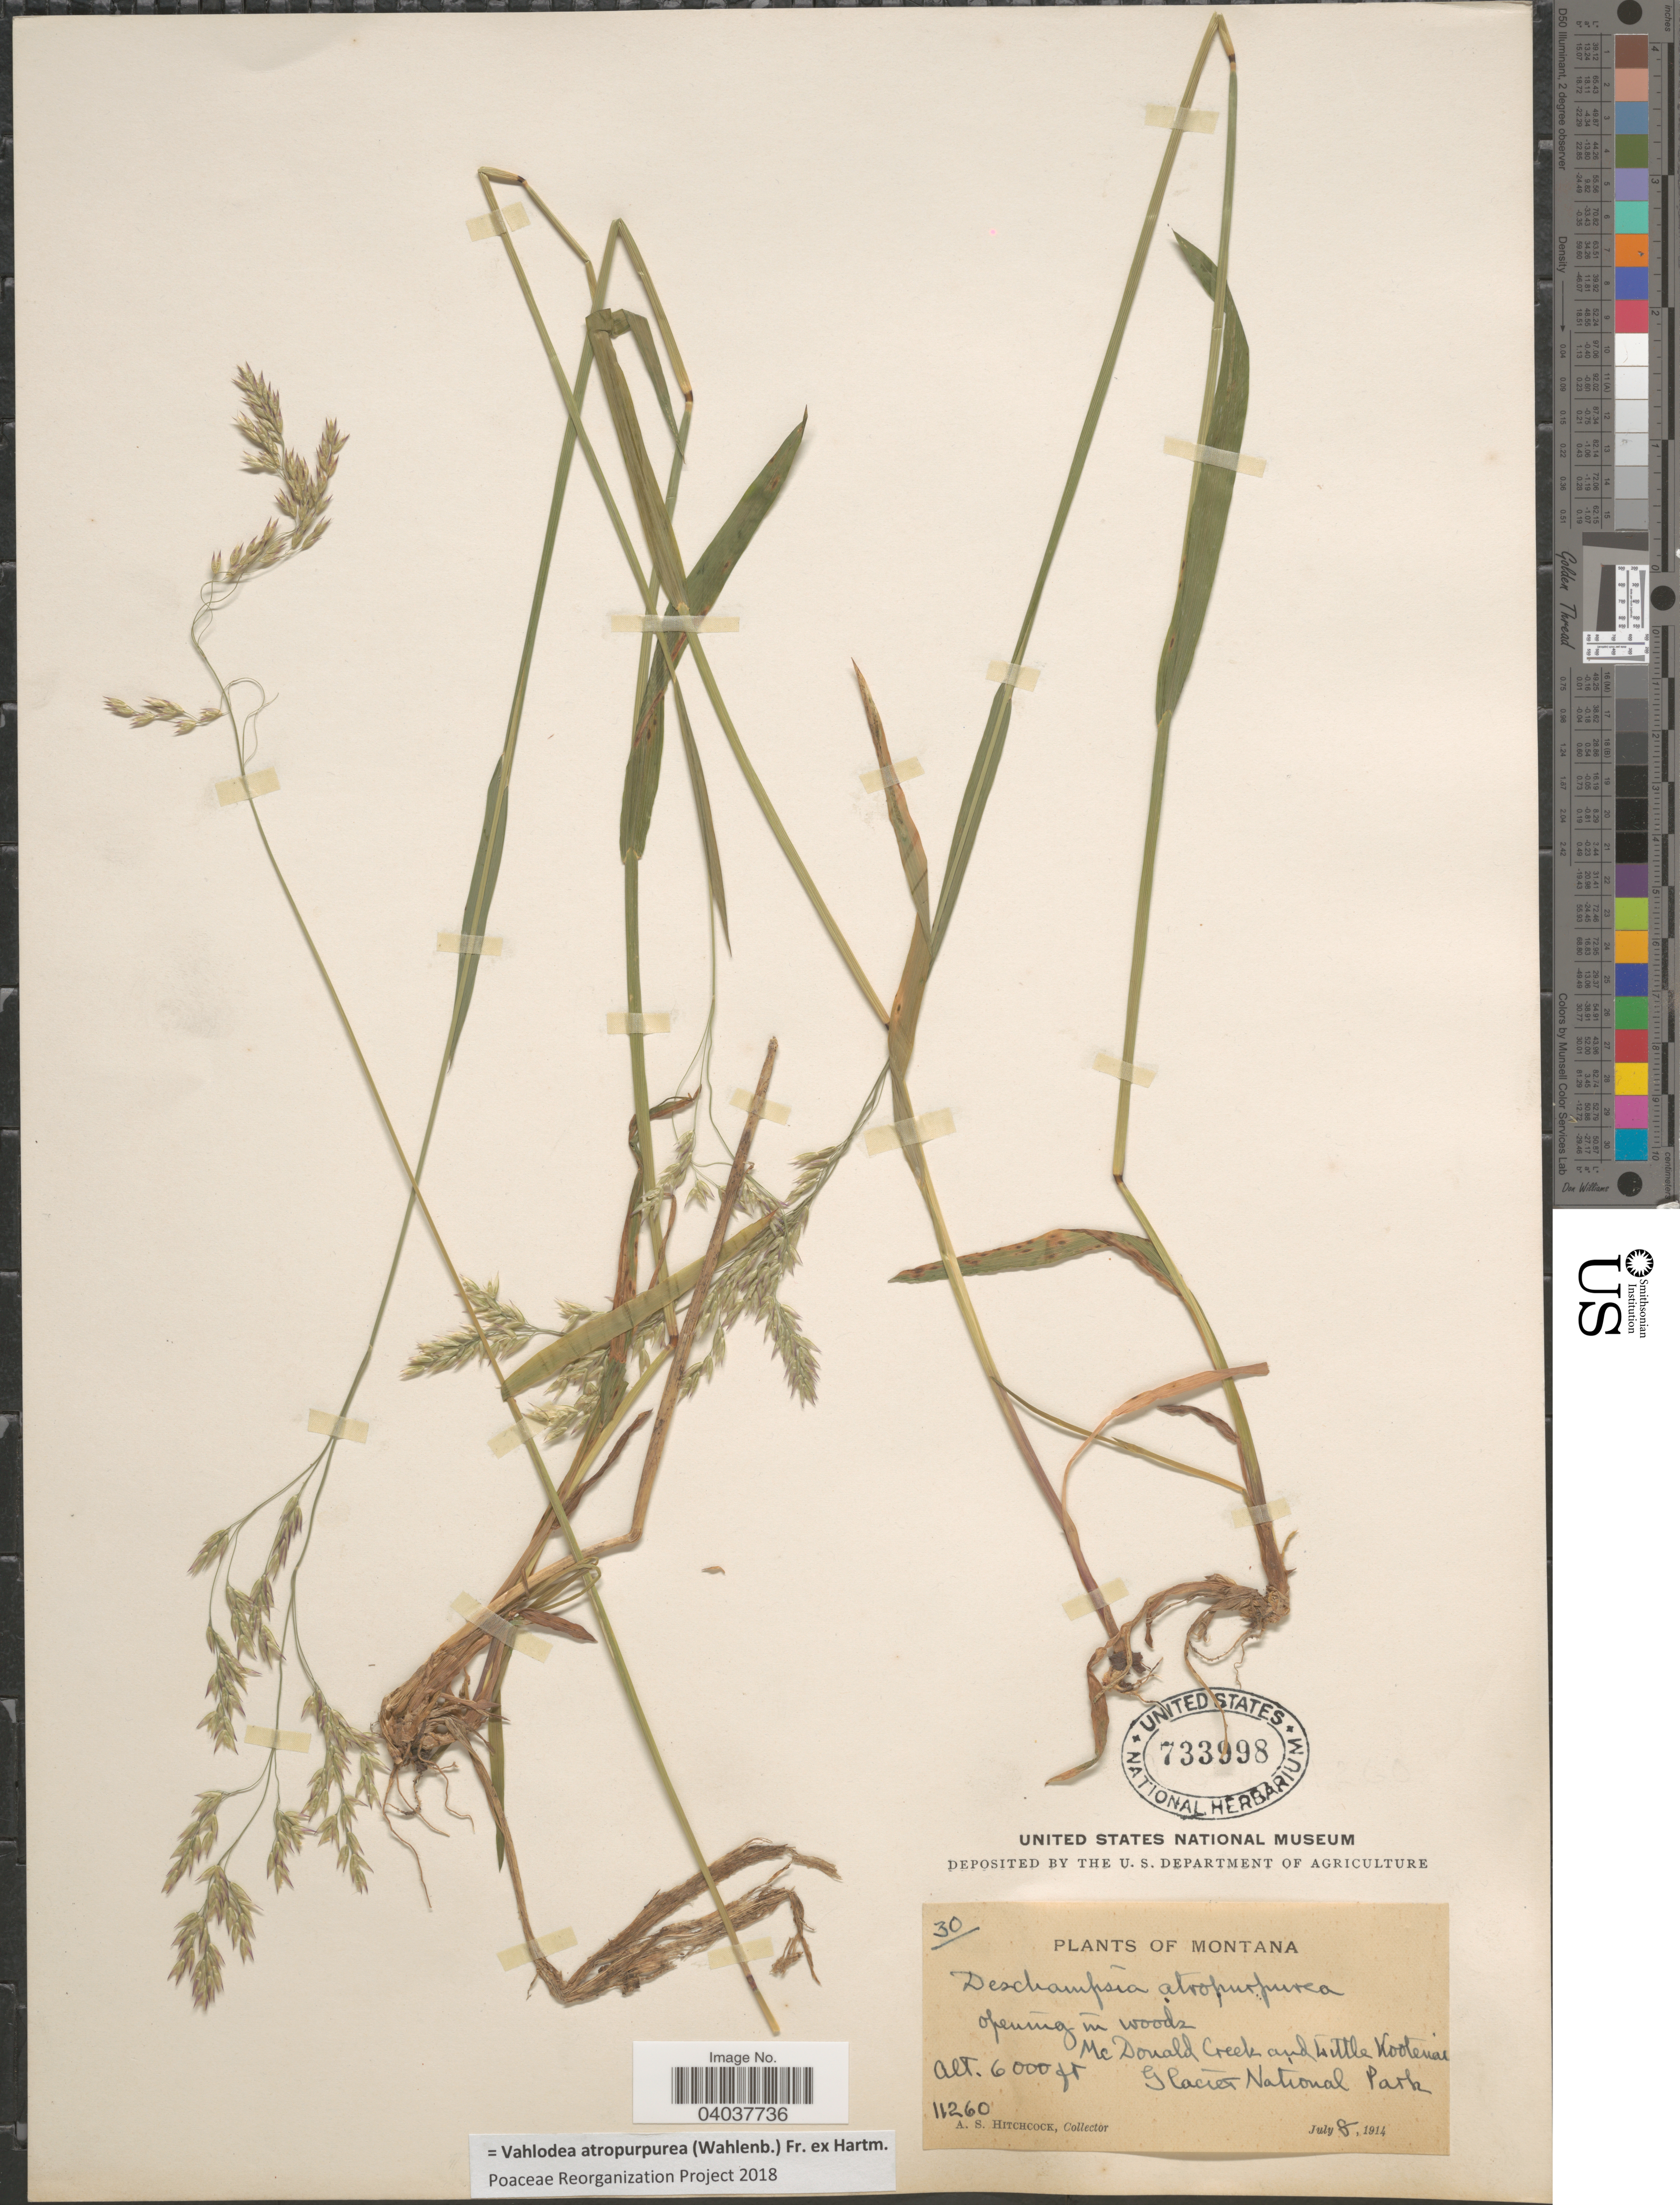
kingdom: Plantae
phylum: Tracheophyta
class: Liliopsida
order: Poales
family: Poaceae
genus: Vahlodea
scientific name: Vahlodea atropurpurea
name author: (Wahlenb.) Fr. ex Hartm.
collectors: A. S. Hitchcock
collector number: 11260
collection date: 1914-07-08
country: United States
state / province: Montana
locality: McDonald Creek and Little Kootenai. Glacier National Park.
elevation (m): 1829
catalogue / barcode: US 733998